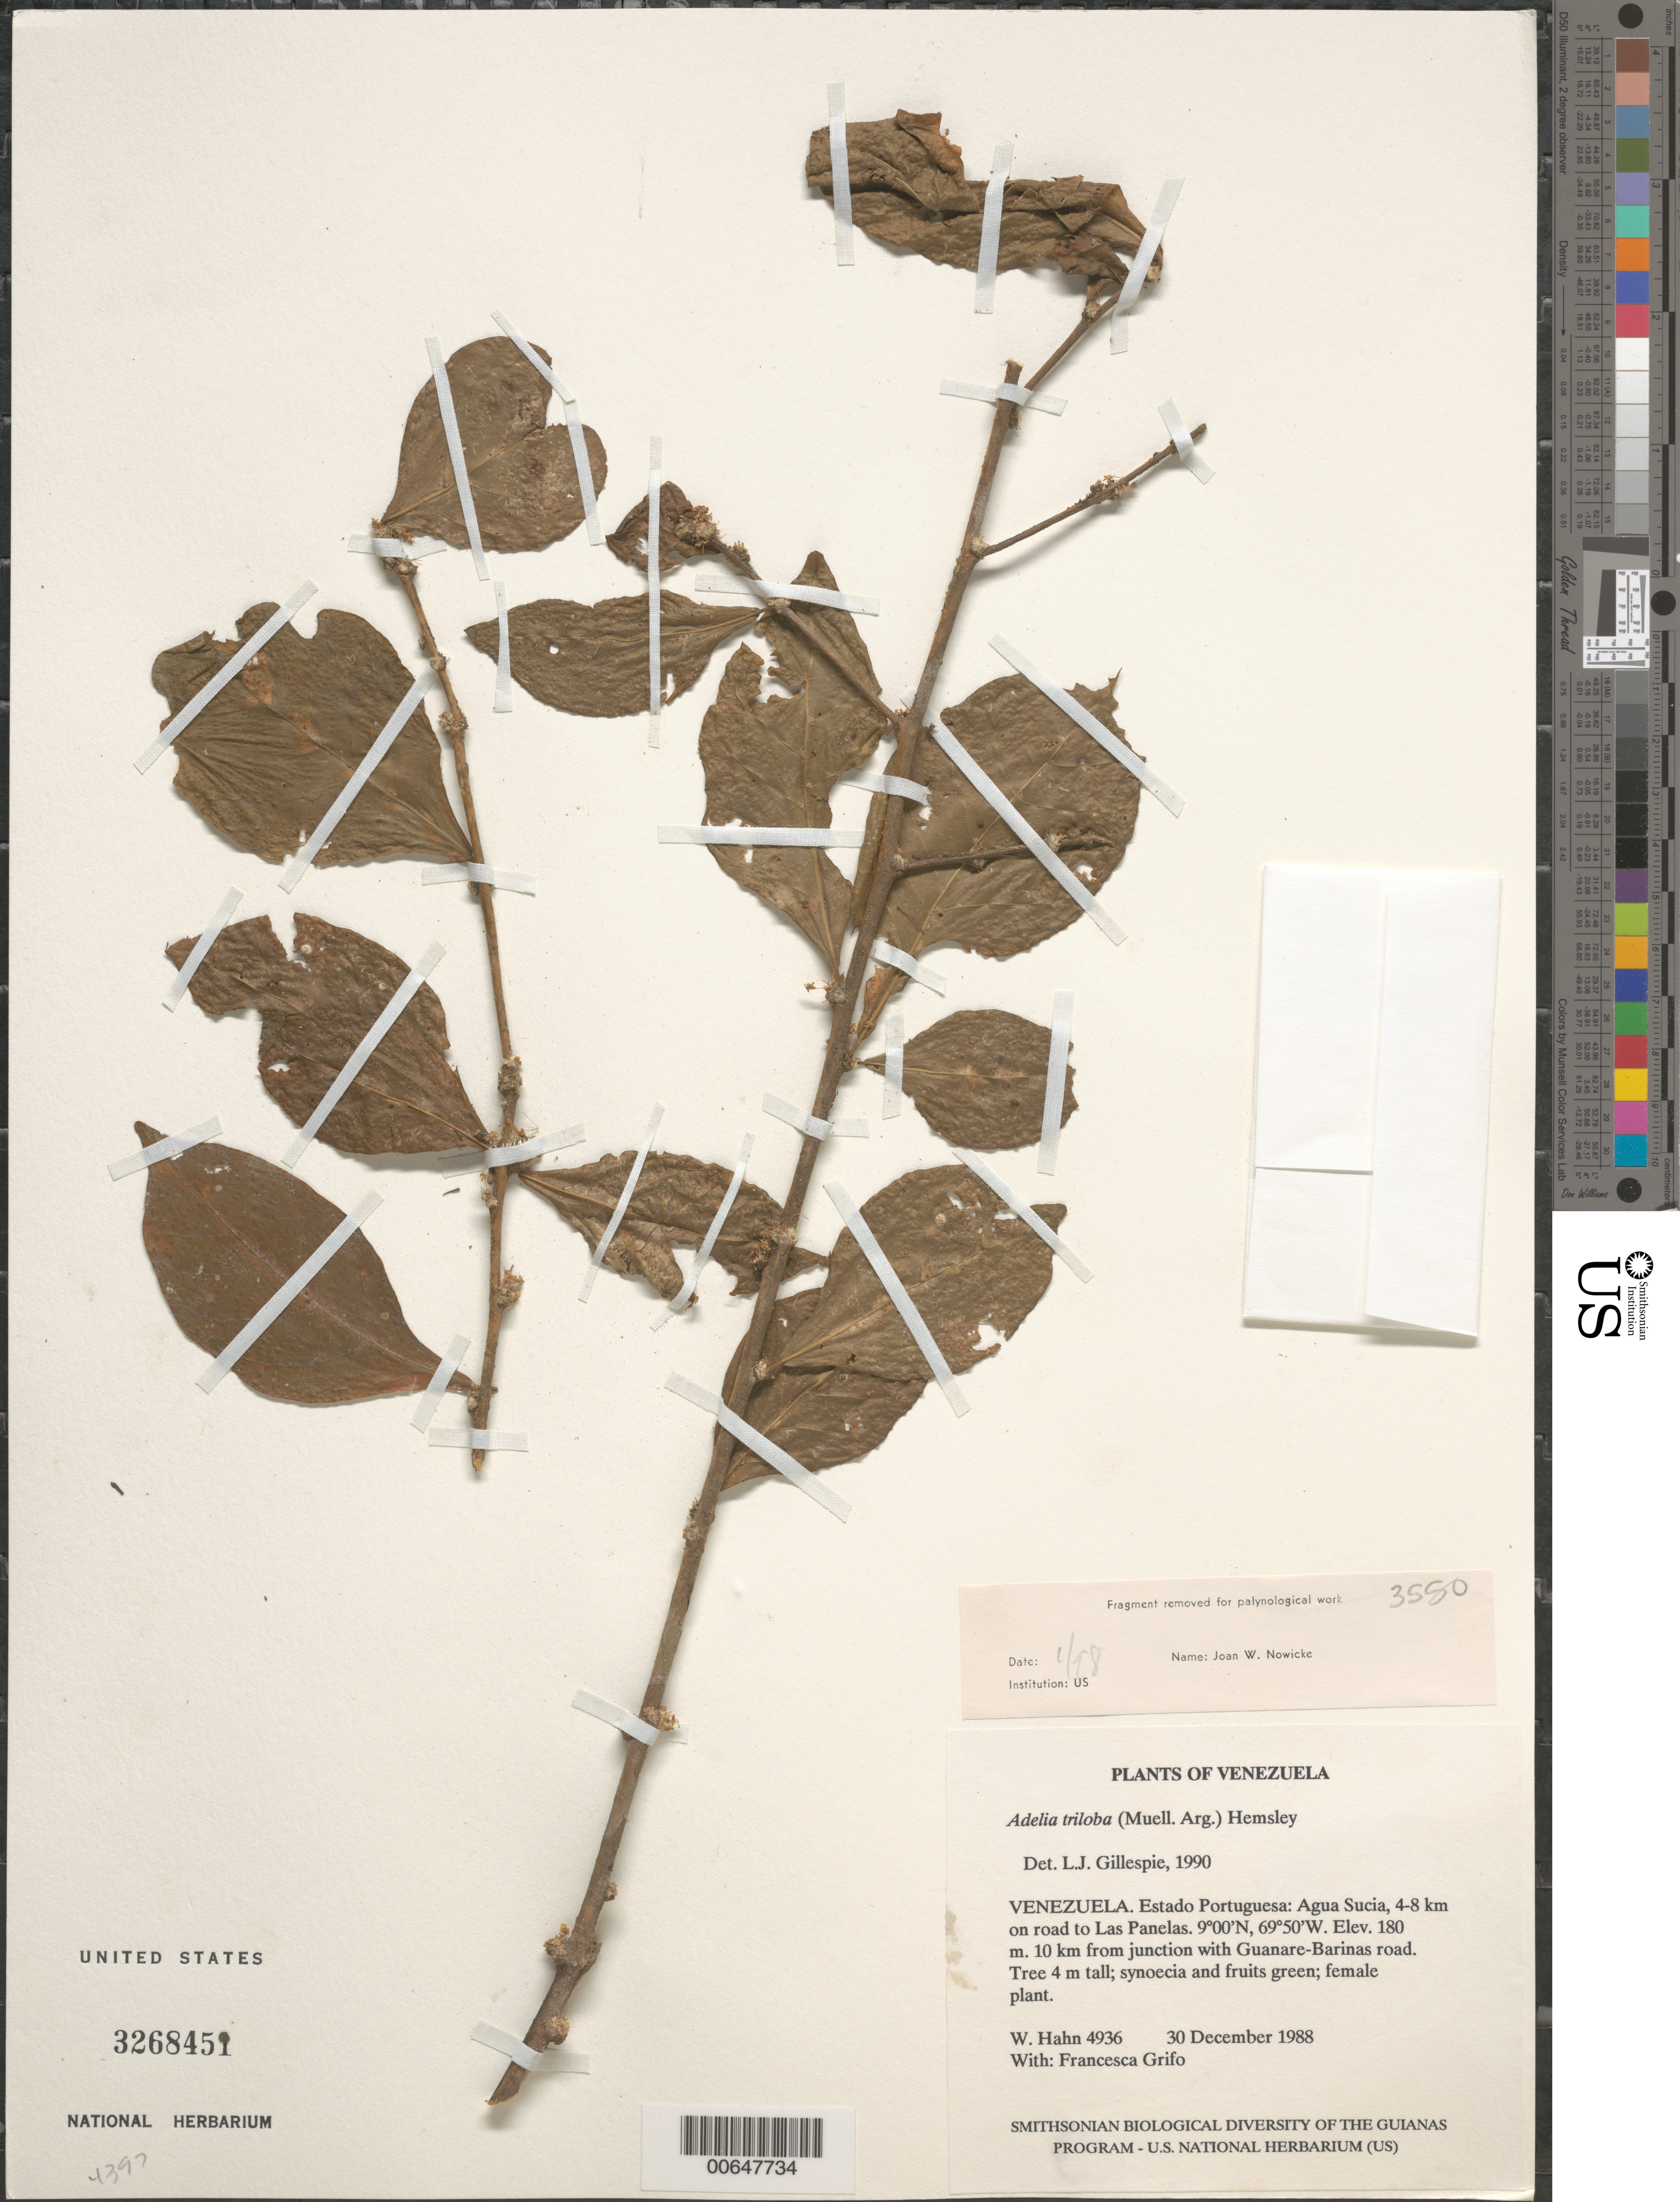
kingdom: Plantae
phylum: Tracheophyta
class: Magnoliopsida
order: Malpighiales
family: Euphorbiaceae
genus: Adelia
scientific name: Adelia triloba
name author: (Müll. Arg.) Hemsl.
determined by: Gillespie, L. J.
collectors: W. Hahn & F. Grifo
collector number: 4936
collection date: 1988-12-30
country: Venezuela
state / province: Portuguesa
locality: Agua Sucia, 4-8 km on road to Las Panelas, 10 km from junction with Guanare-Barinas road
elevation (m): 180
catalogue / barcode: US 3268451